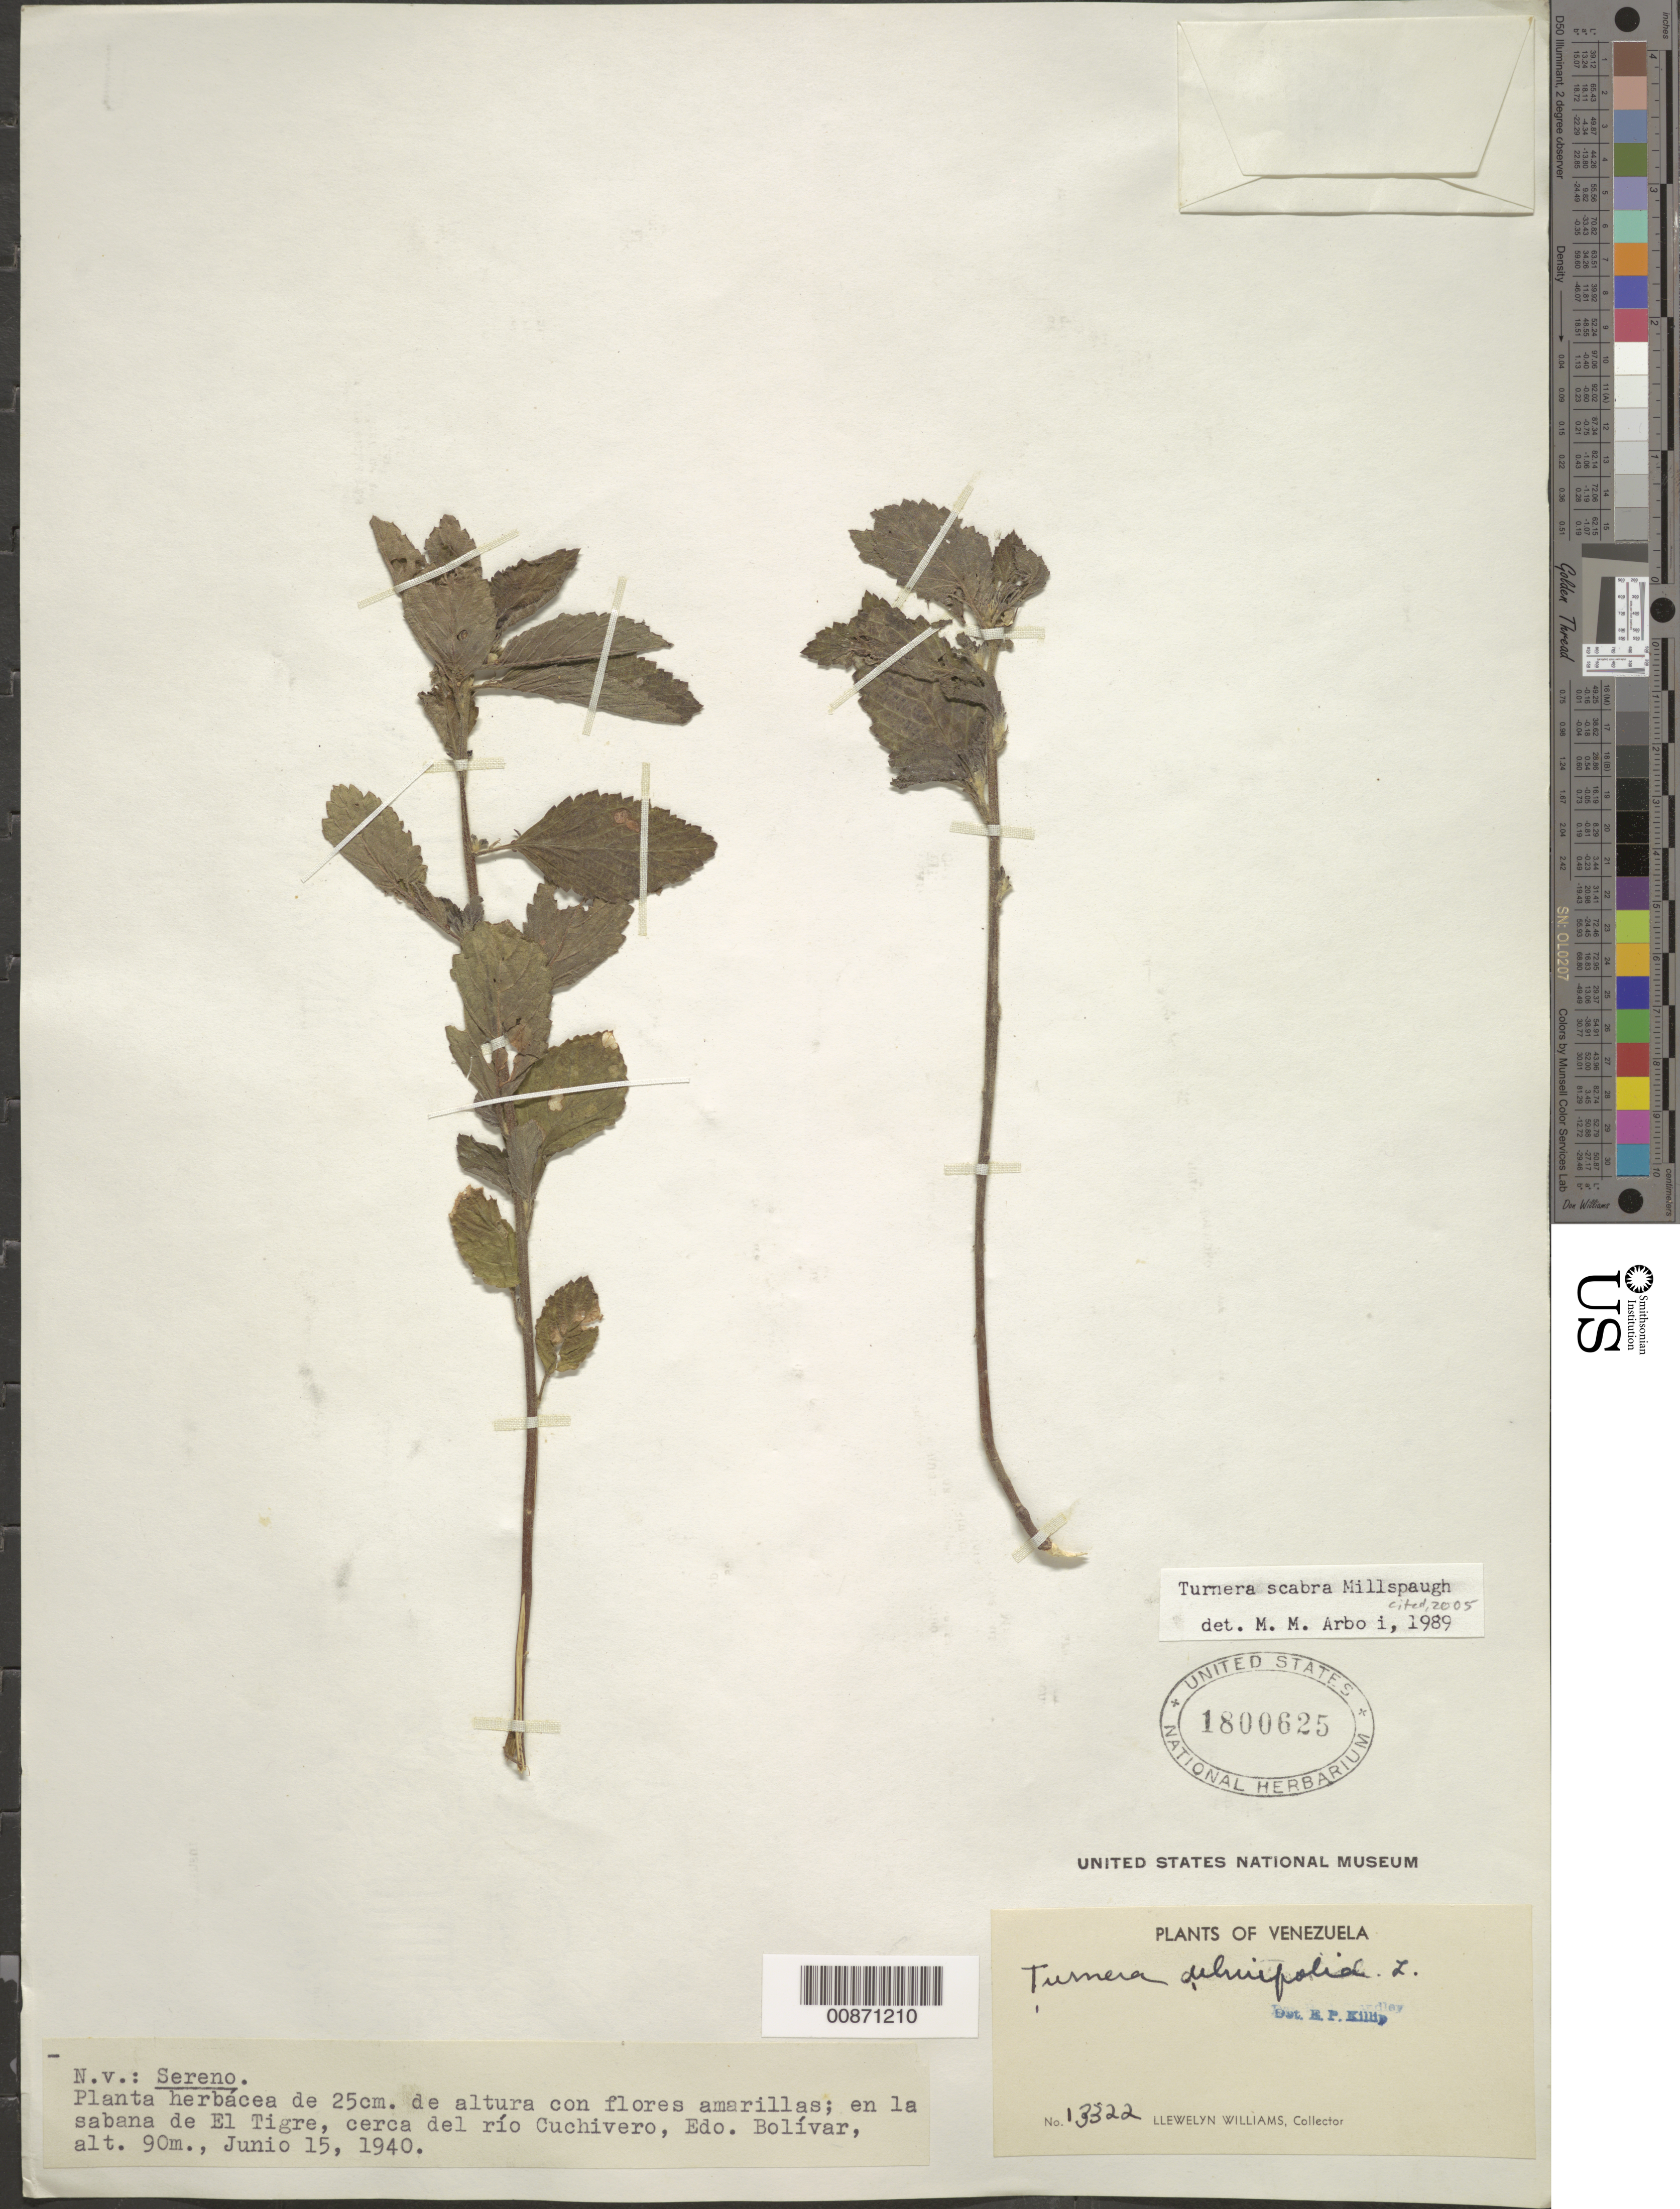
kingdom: Plantae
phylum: Tracheophyta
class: Magnoliopsida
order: Malpighiales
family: Turneraceae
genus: Turnera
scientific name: Turnera scabra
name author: Millsp.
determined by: Arbo, M. M.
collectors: Ll. Williams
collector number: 13322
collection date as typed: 15-Jun-40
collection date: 1940-06-15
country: Venezuela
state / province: Bolívar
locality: El Tigre, cerca de El Río Cuchivero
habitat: Sabana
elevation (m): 90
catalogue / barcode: US 1800625